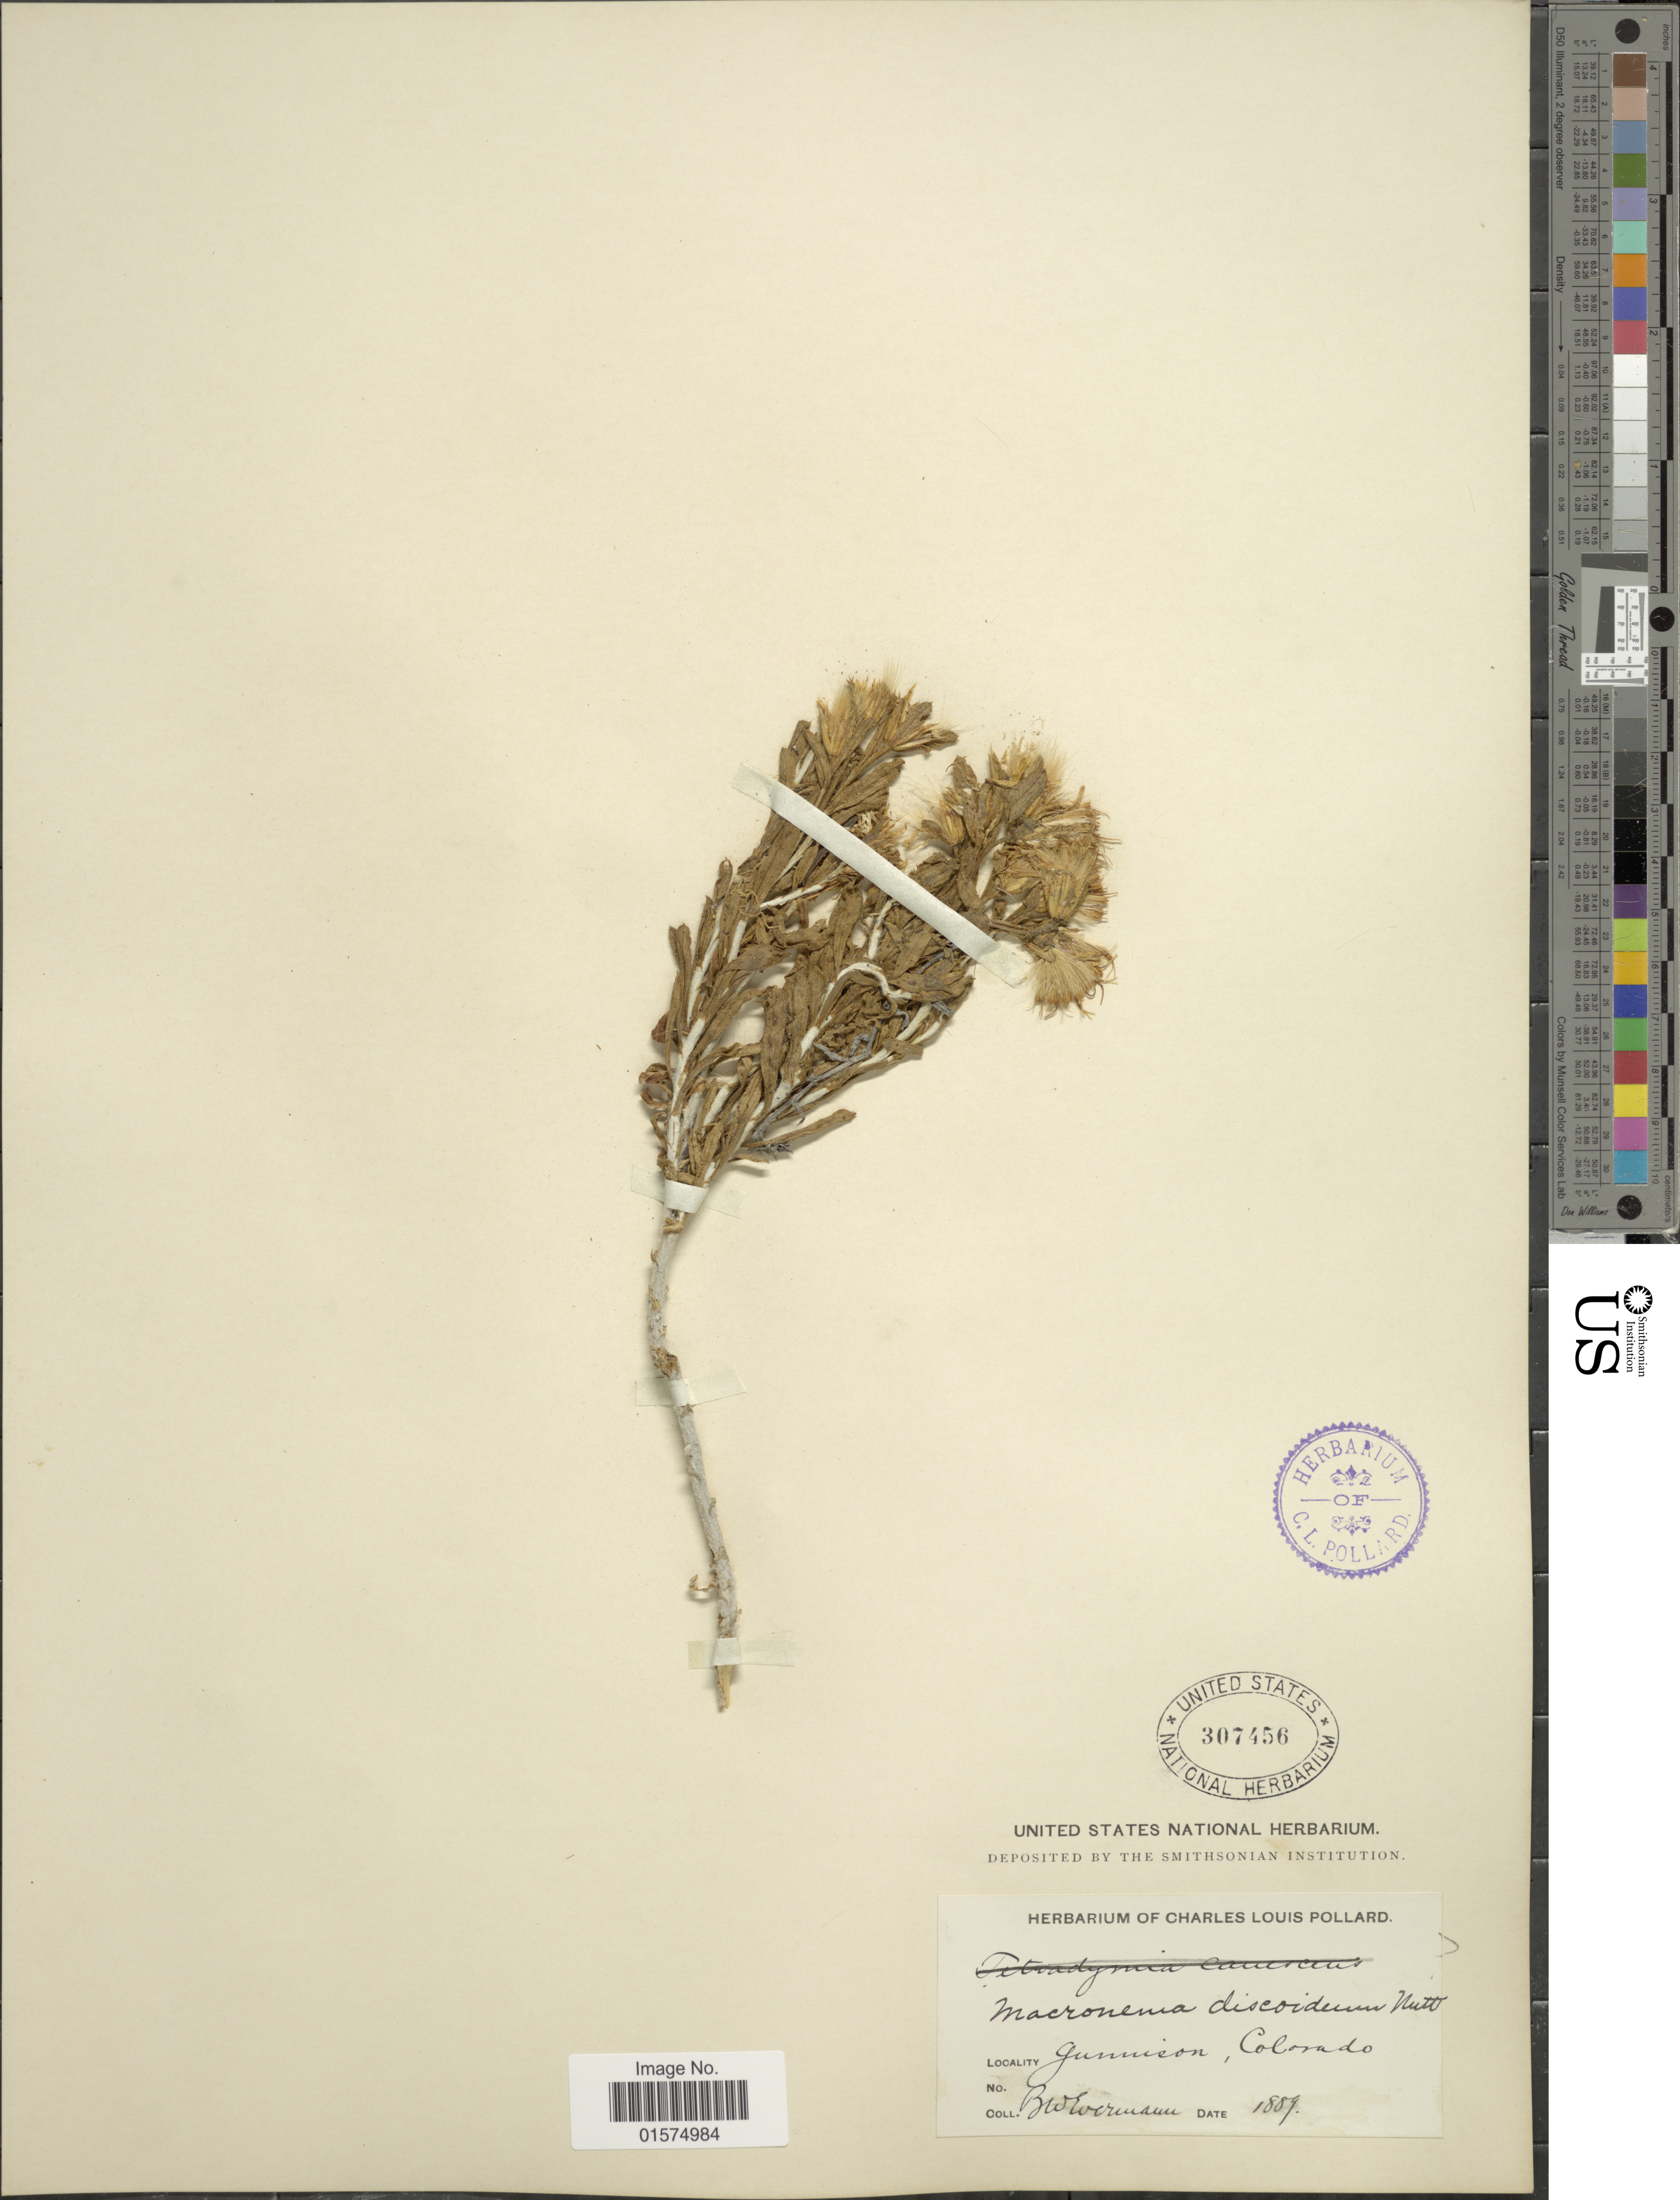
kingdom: Plantae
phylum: Tracheophyta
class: Magnoliopsida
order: Asterales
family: Asteraceae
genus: Ericameria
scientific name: Ericameria discoidea var. discoidea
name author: (Nutt.) G.L. Nesom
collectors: B. W. Evermann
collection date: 1889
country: United States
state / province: Colorado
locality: Gunnison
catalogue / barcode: US 307456